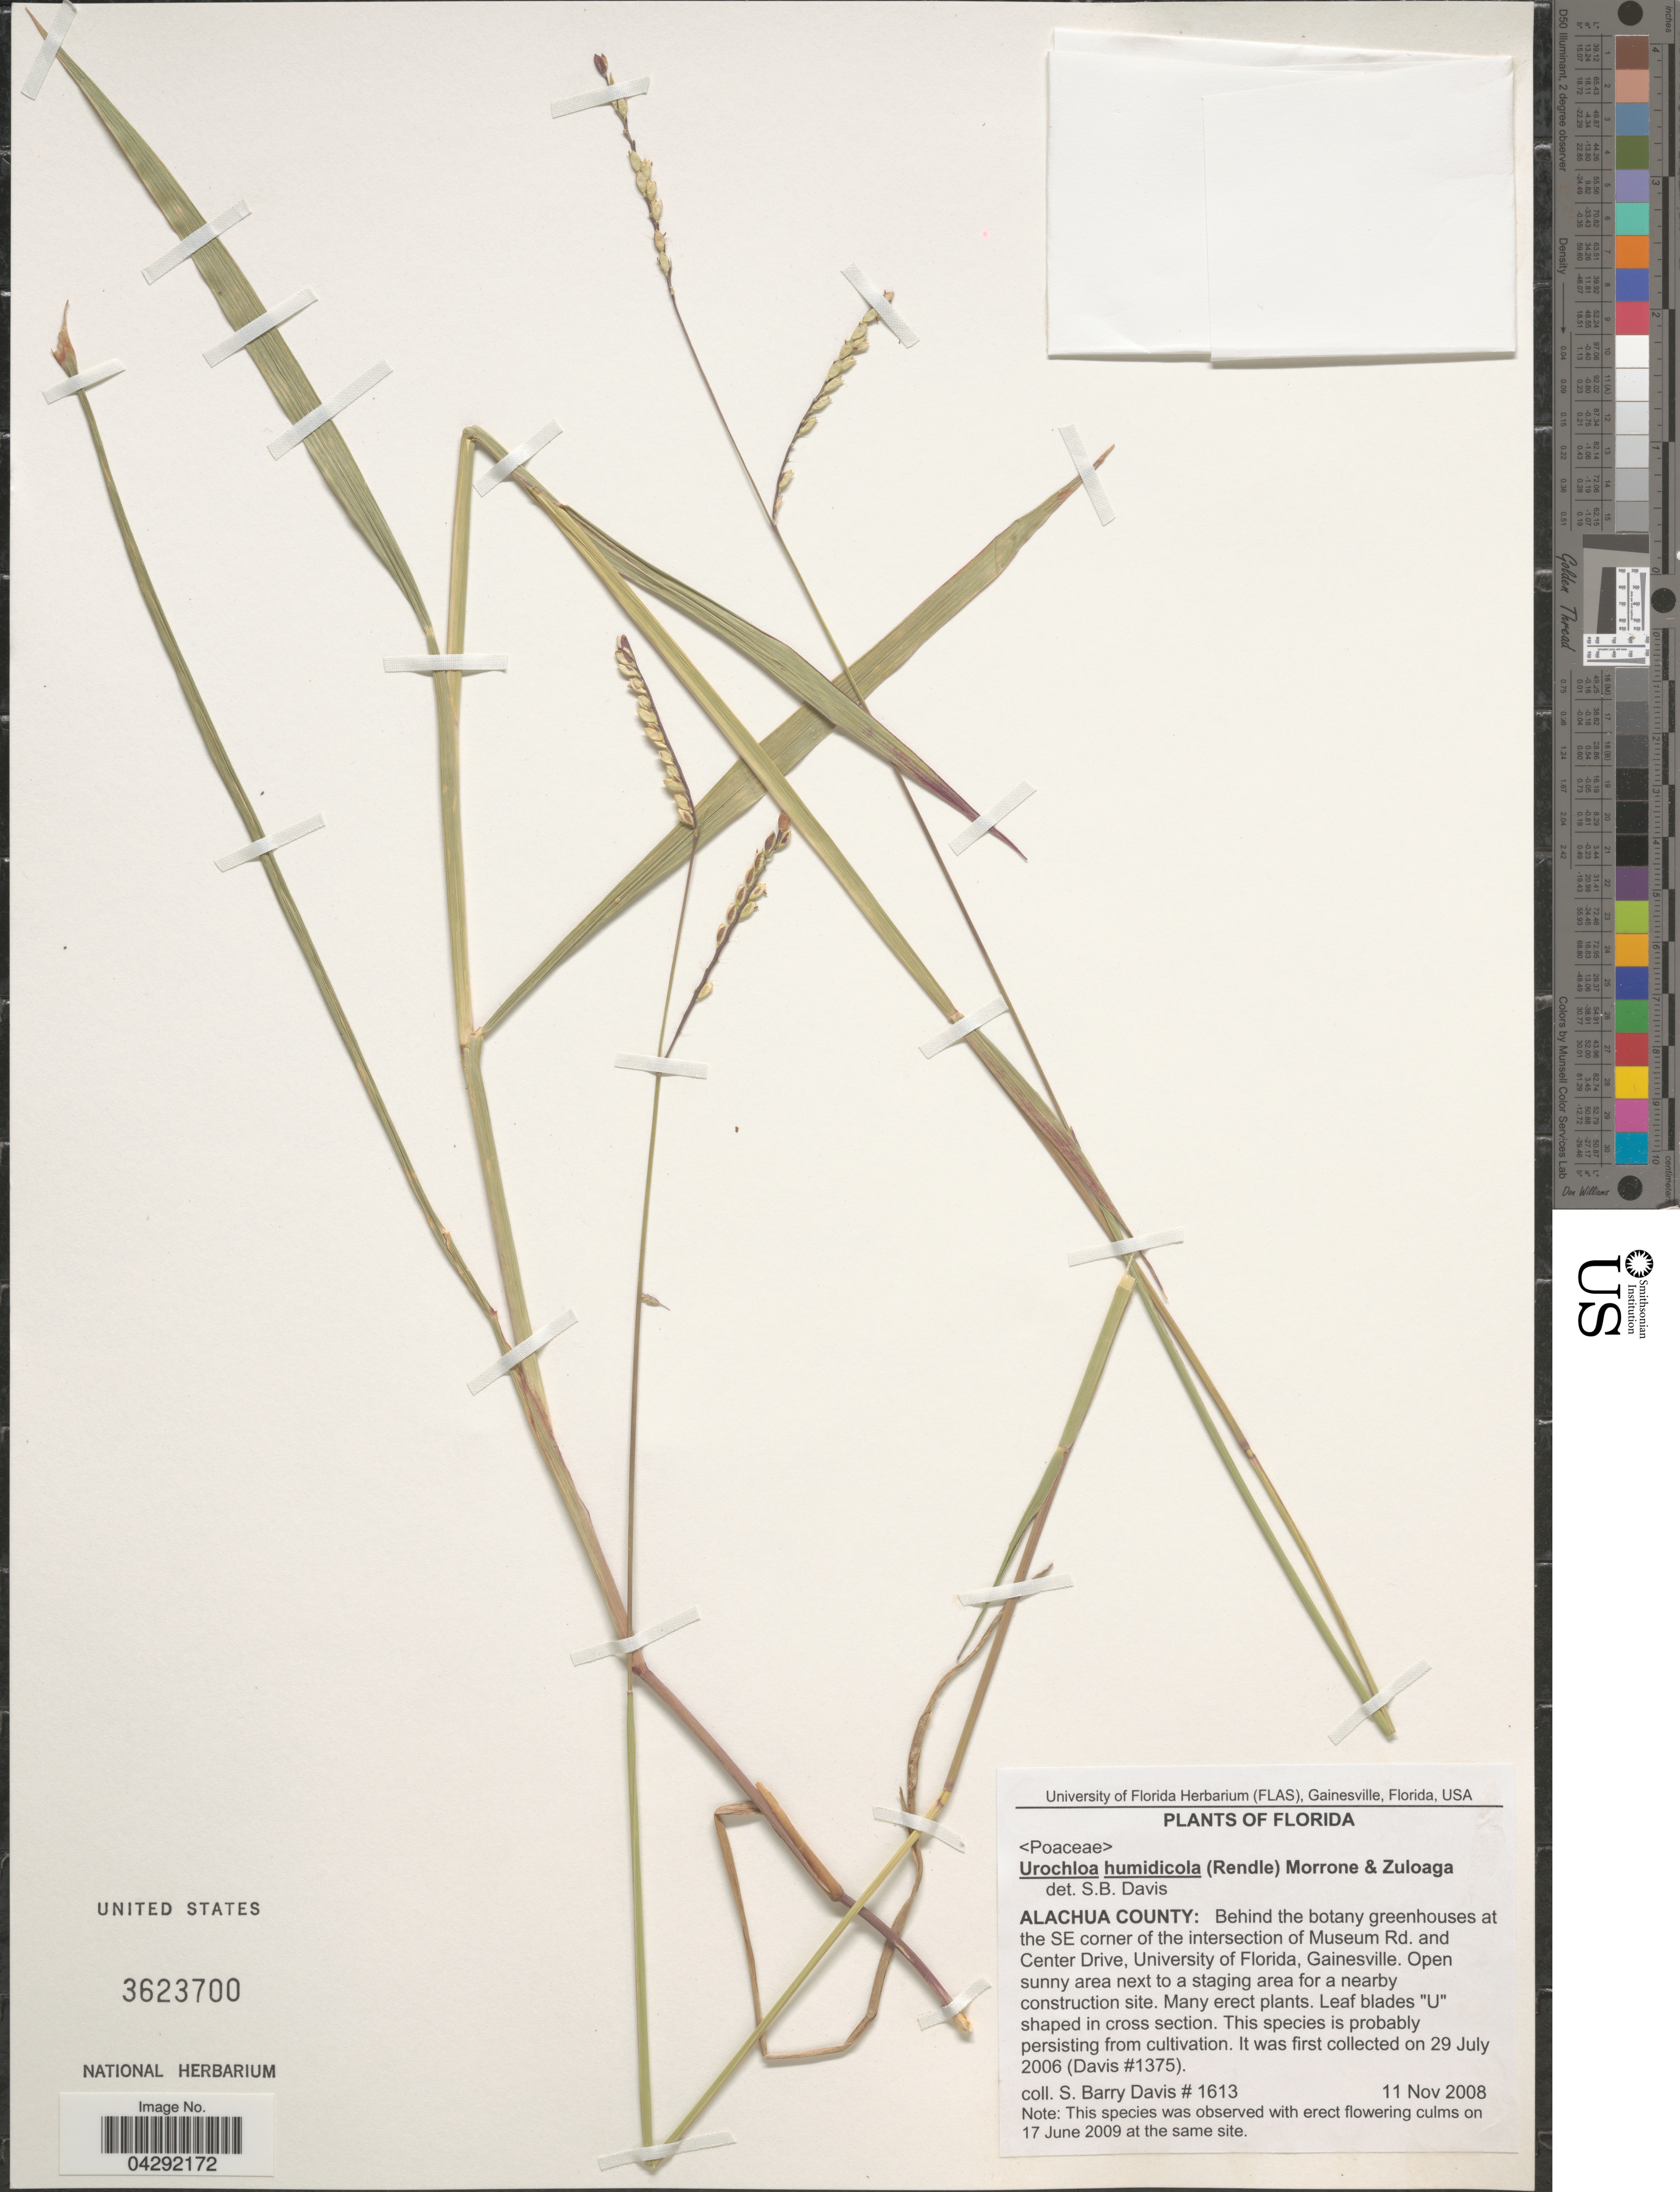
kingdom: Plantae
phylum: Tracheophyta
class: Liliopsida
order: Poales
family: Poaceae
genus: Urochloa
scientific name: Urochloa humidicola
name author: (Rendle) Morrone & Zuloaga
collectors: S. Barry Davis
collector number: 1613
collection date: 2008-11-11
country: United States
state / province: Florida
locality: Alachua County: Behind the botany greenhouses at the SE corner of the intersection of Museum Rd. and Center Drive, University of Florida, Gainesville. Open sunny area next to a staging area for a nearby construction site.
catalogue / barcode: US 3623700